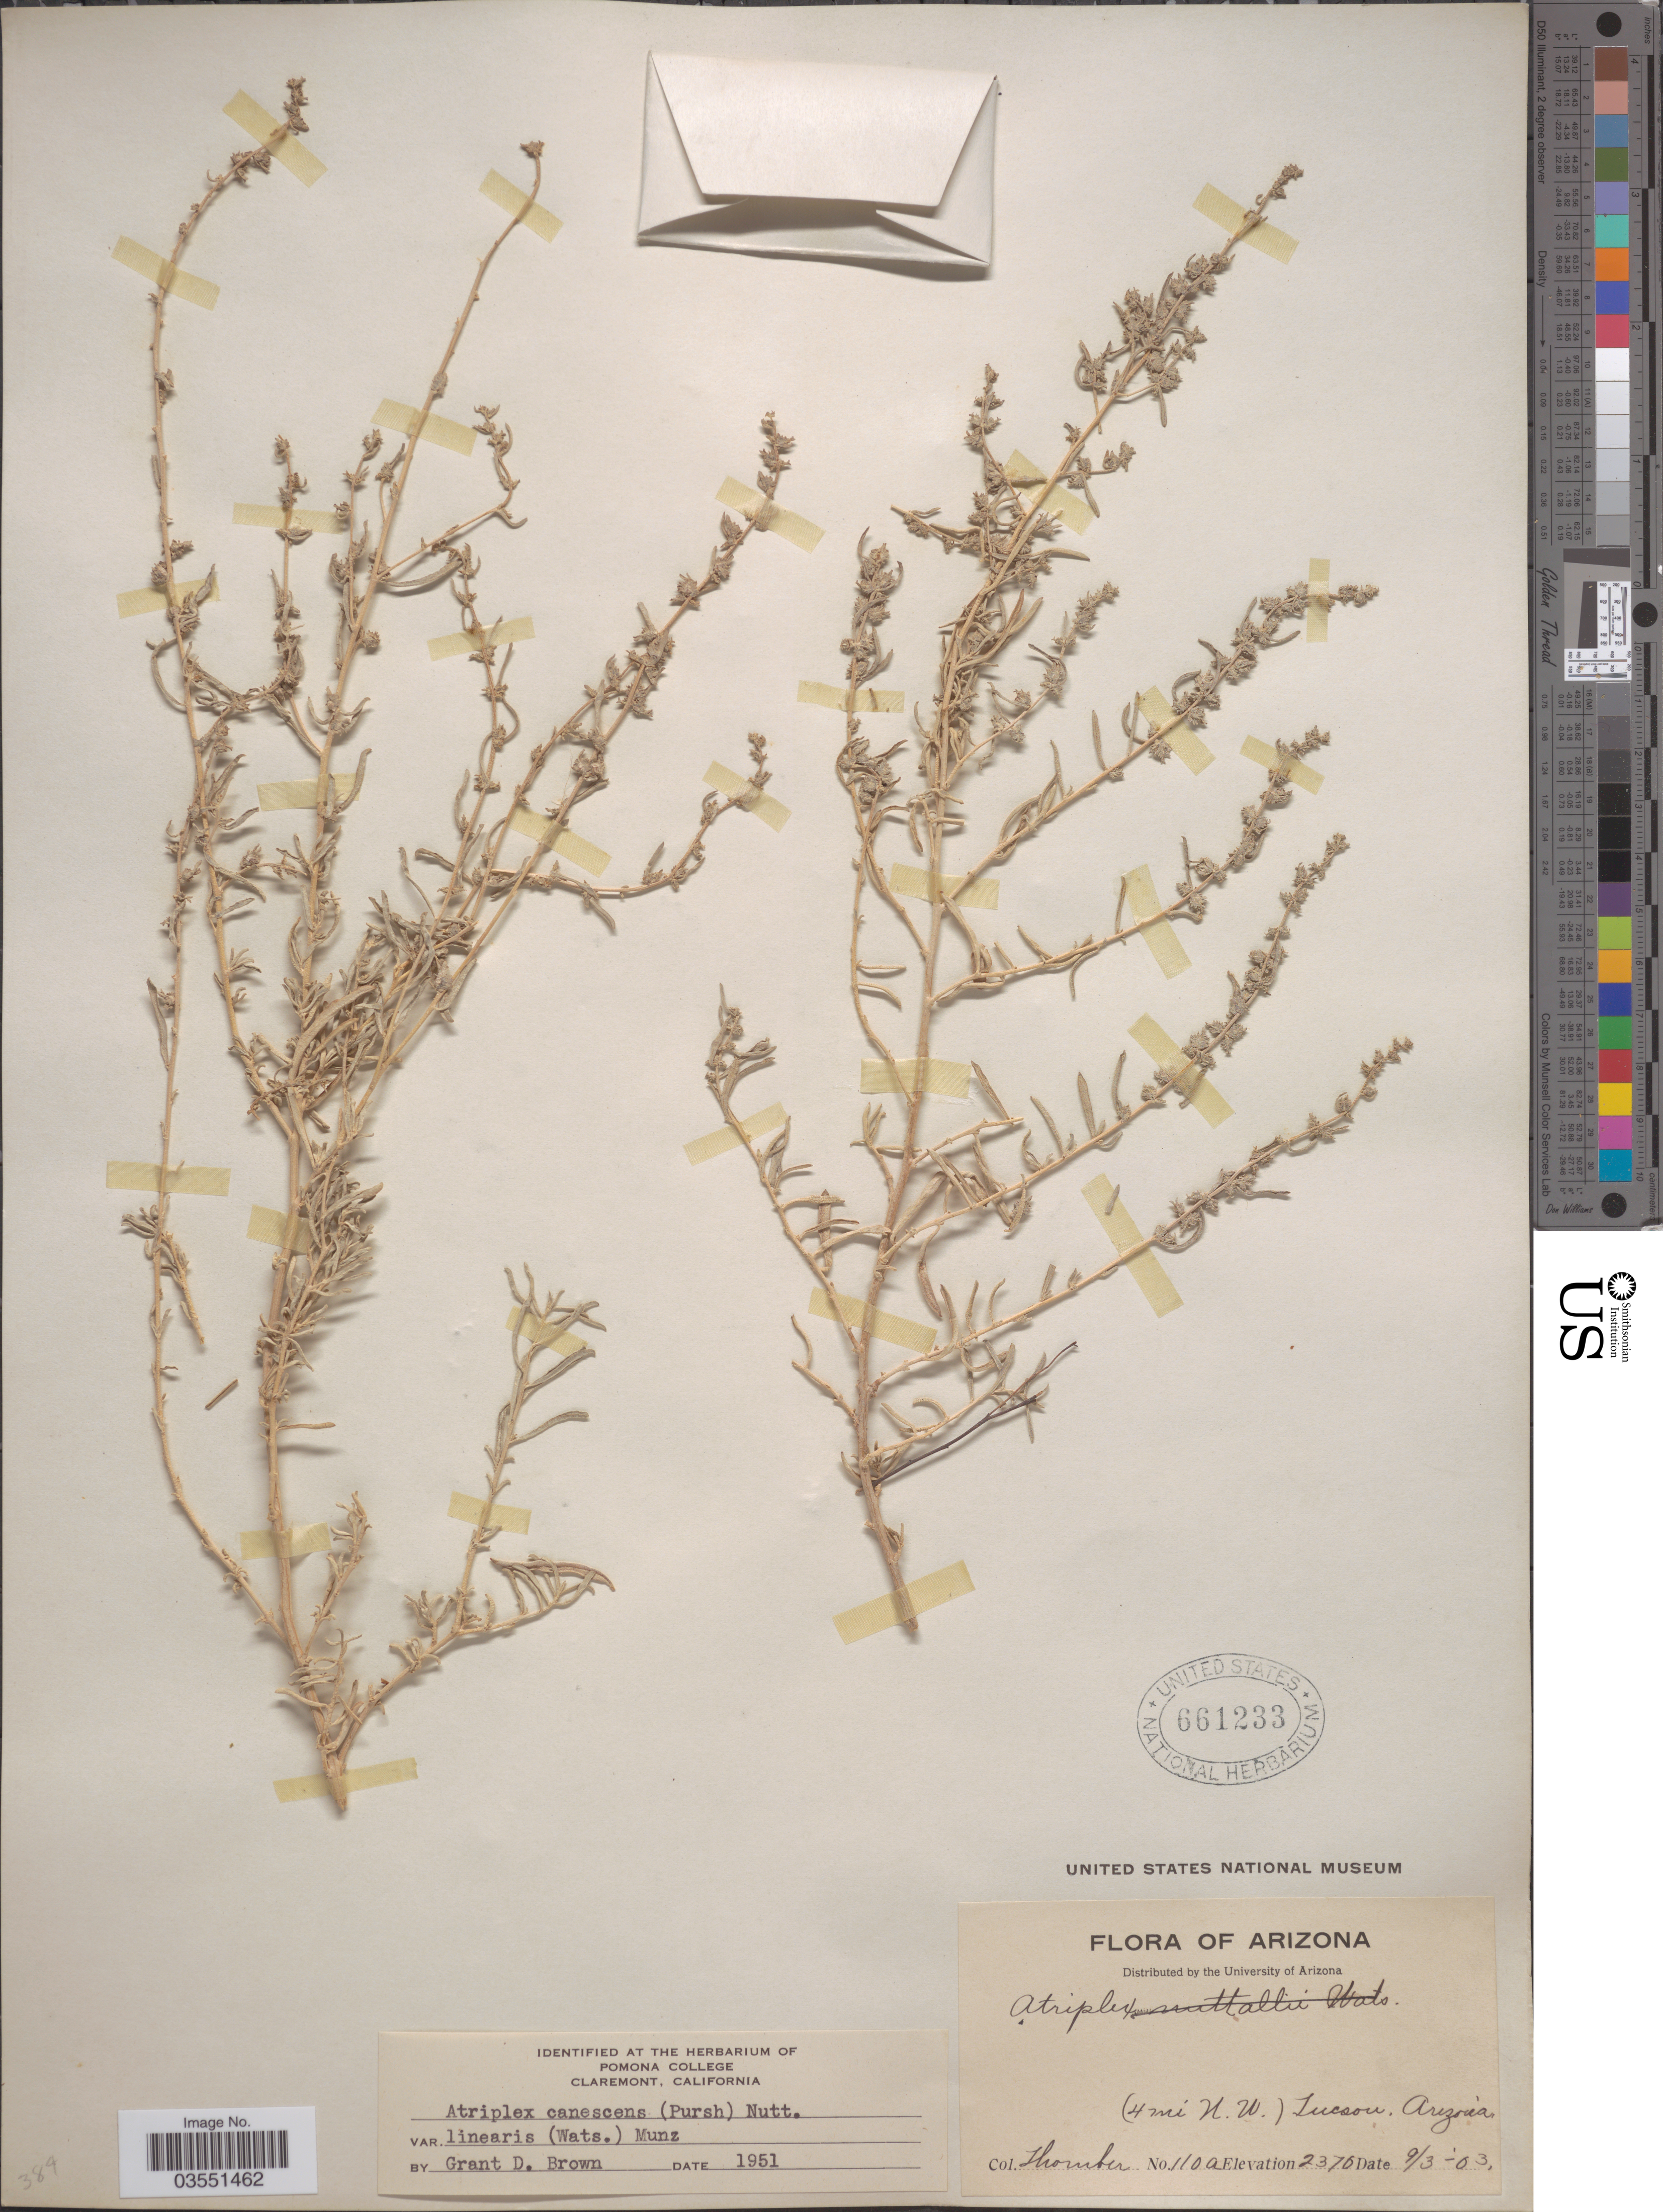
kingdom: Plantae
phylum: Tracheophyta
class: Magnoliopsida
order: Caryophyllales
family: Amaranthaceae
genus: Atriplex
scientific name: Atriplex canescens var. linearis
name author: (Pursh) Nutt.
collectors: J. Thornber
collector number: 110a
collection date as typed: Transcribed d/m/y: 3/9/3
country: United States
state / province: Arizona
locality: (4 mi. N.W.) Tucson.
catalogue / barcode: US 661233